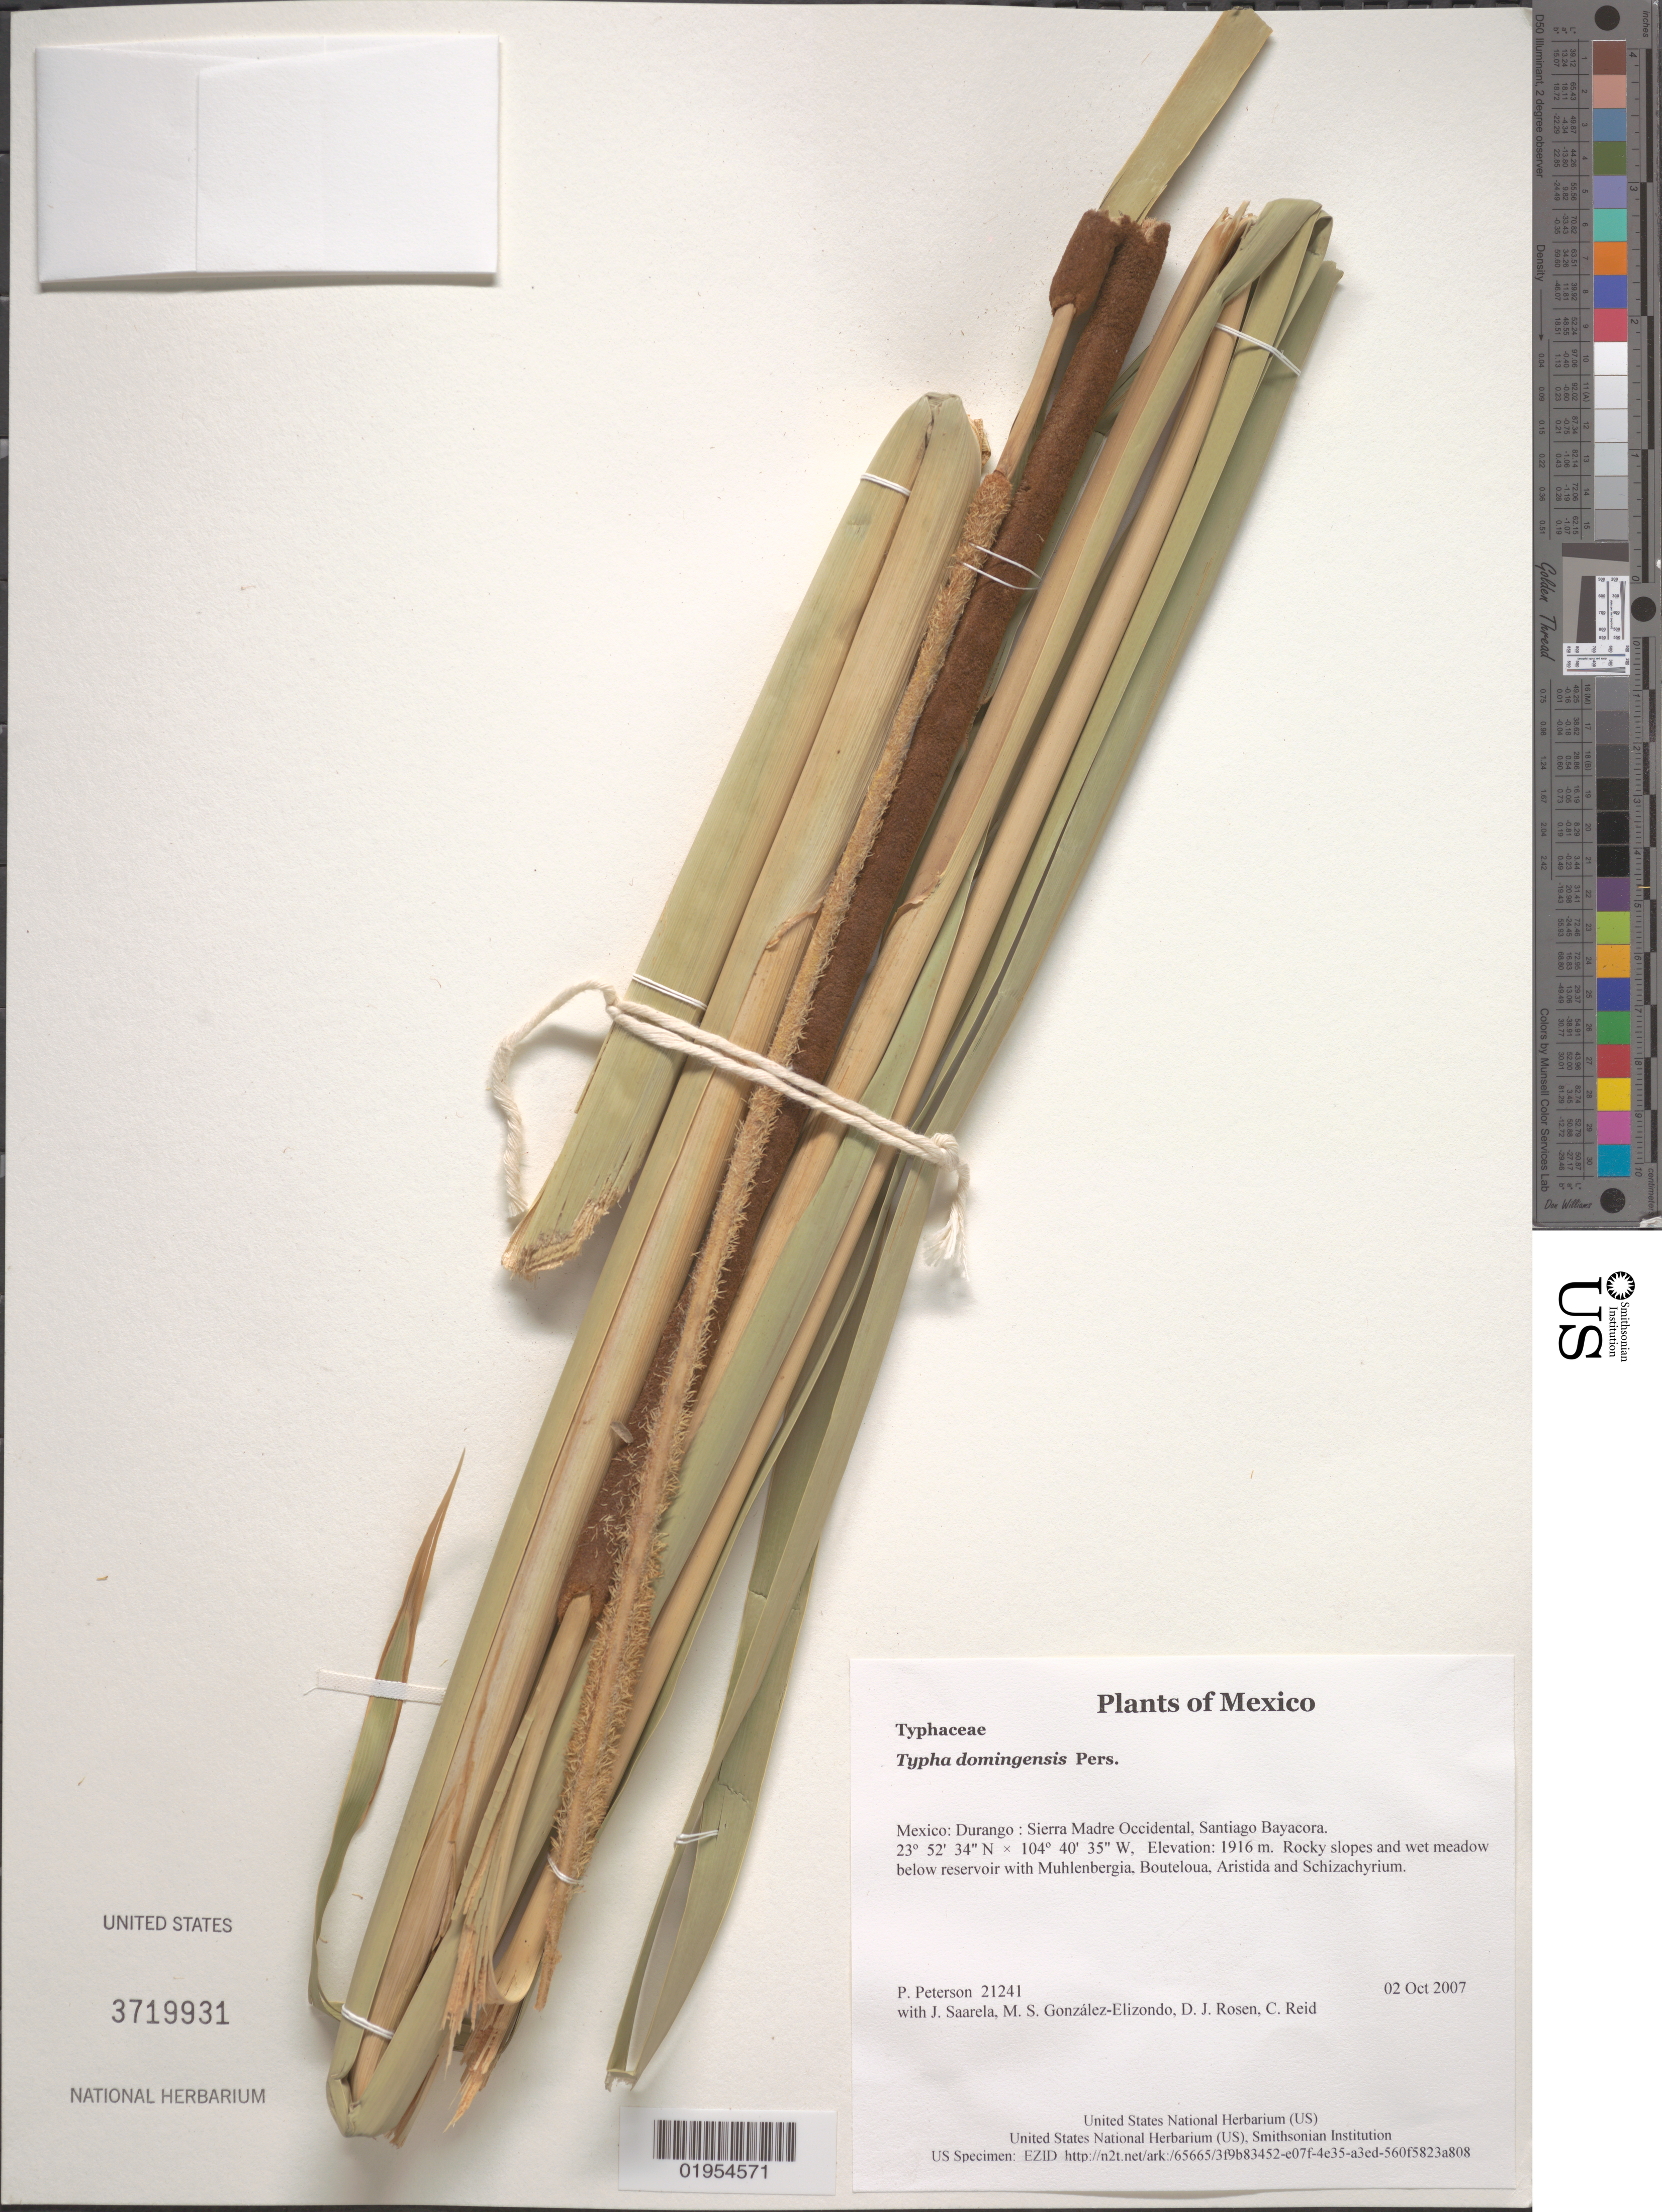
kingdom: Plantae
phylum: Tracheophyta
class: Liliopsida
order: Poales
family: Typhaceae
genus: Typha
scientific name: Typha domingensis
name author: Pers.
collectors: P. M. Peterson, J. Saarela, M. S. González-Elizondo, D. J. Rosen & C. Reid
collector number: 21241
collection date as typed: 02 Oct 2007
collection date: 2007-10-02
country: Mexico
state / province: Durango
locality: Sierra Madre Occidental, Santiago Bayacora.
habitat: Rocky slopes and wet meadow below reservoir with Muhlenbergia, Bouteloua, Aristida and Schizachyrium.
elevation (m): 1916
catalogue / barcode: US 3719931